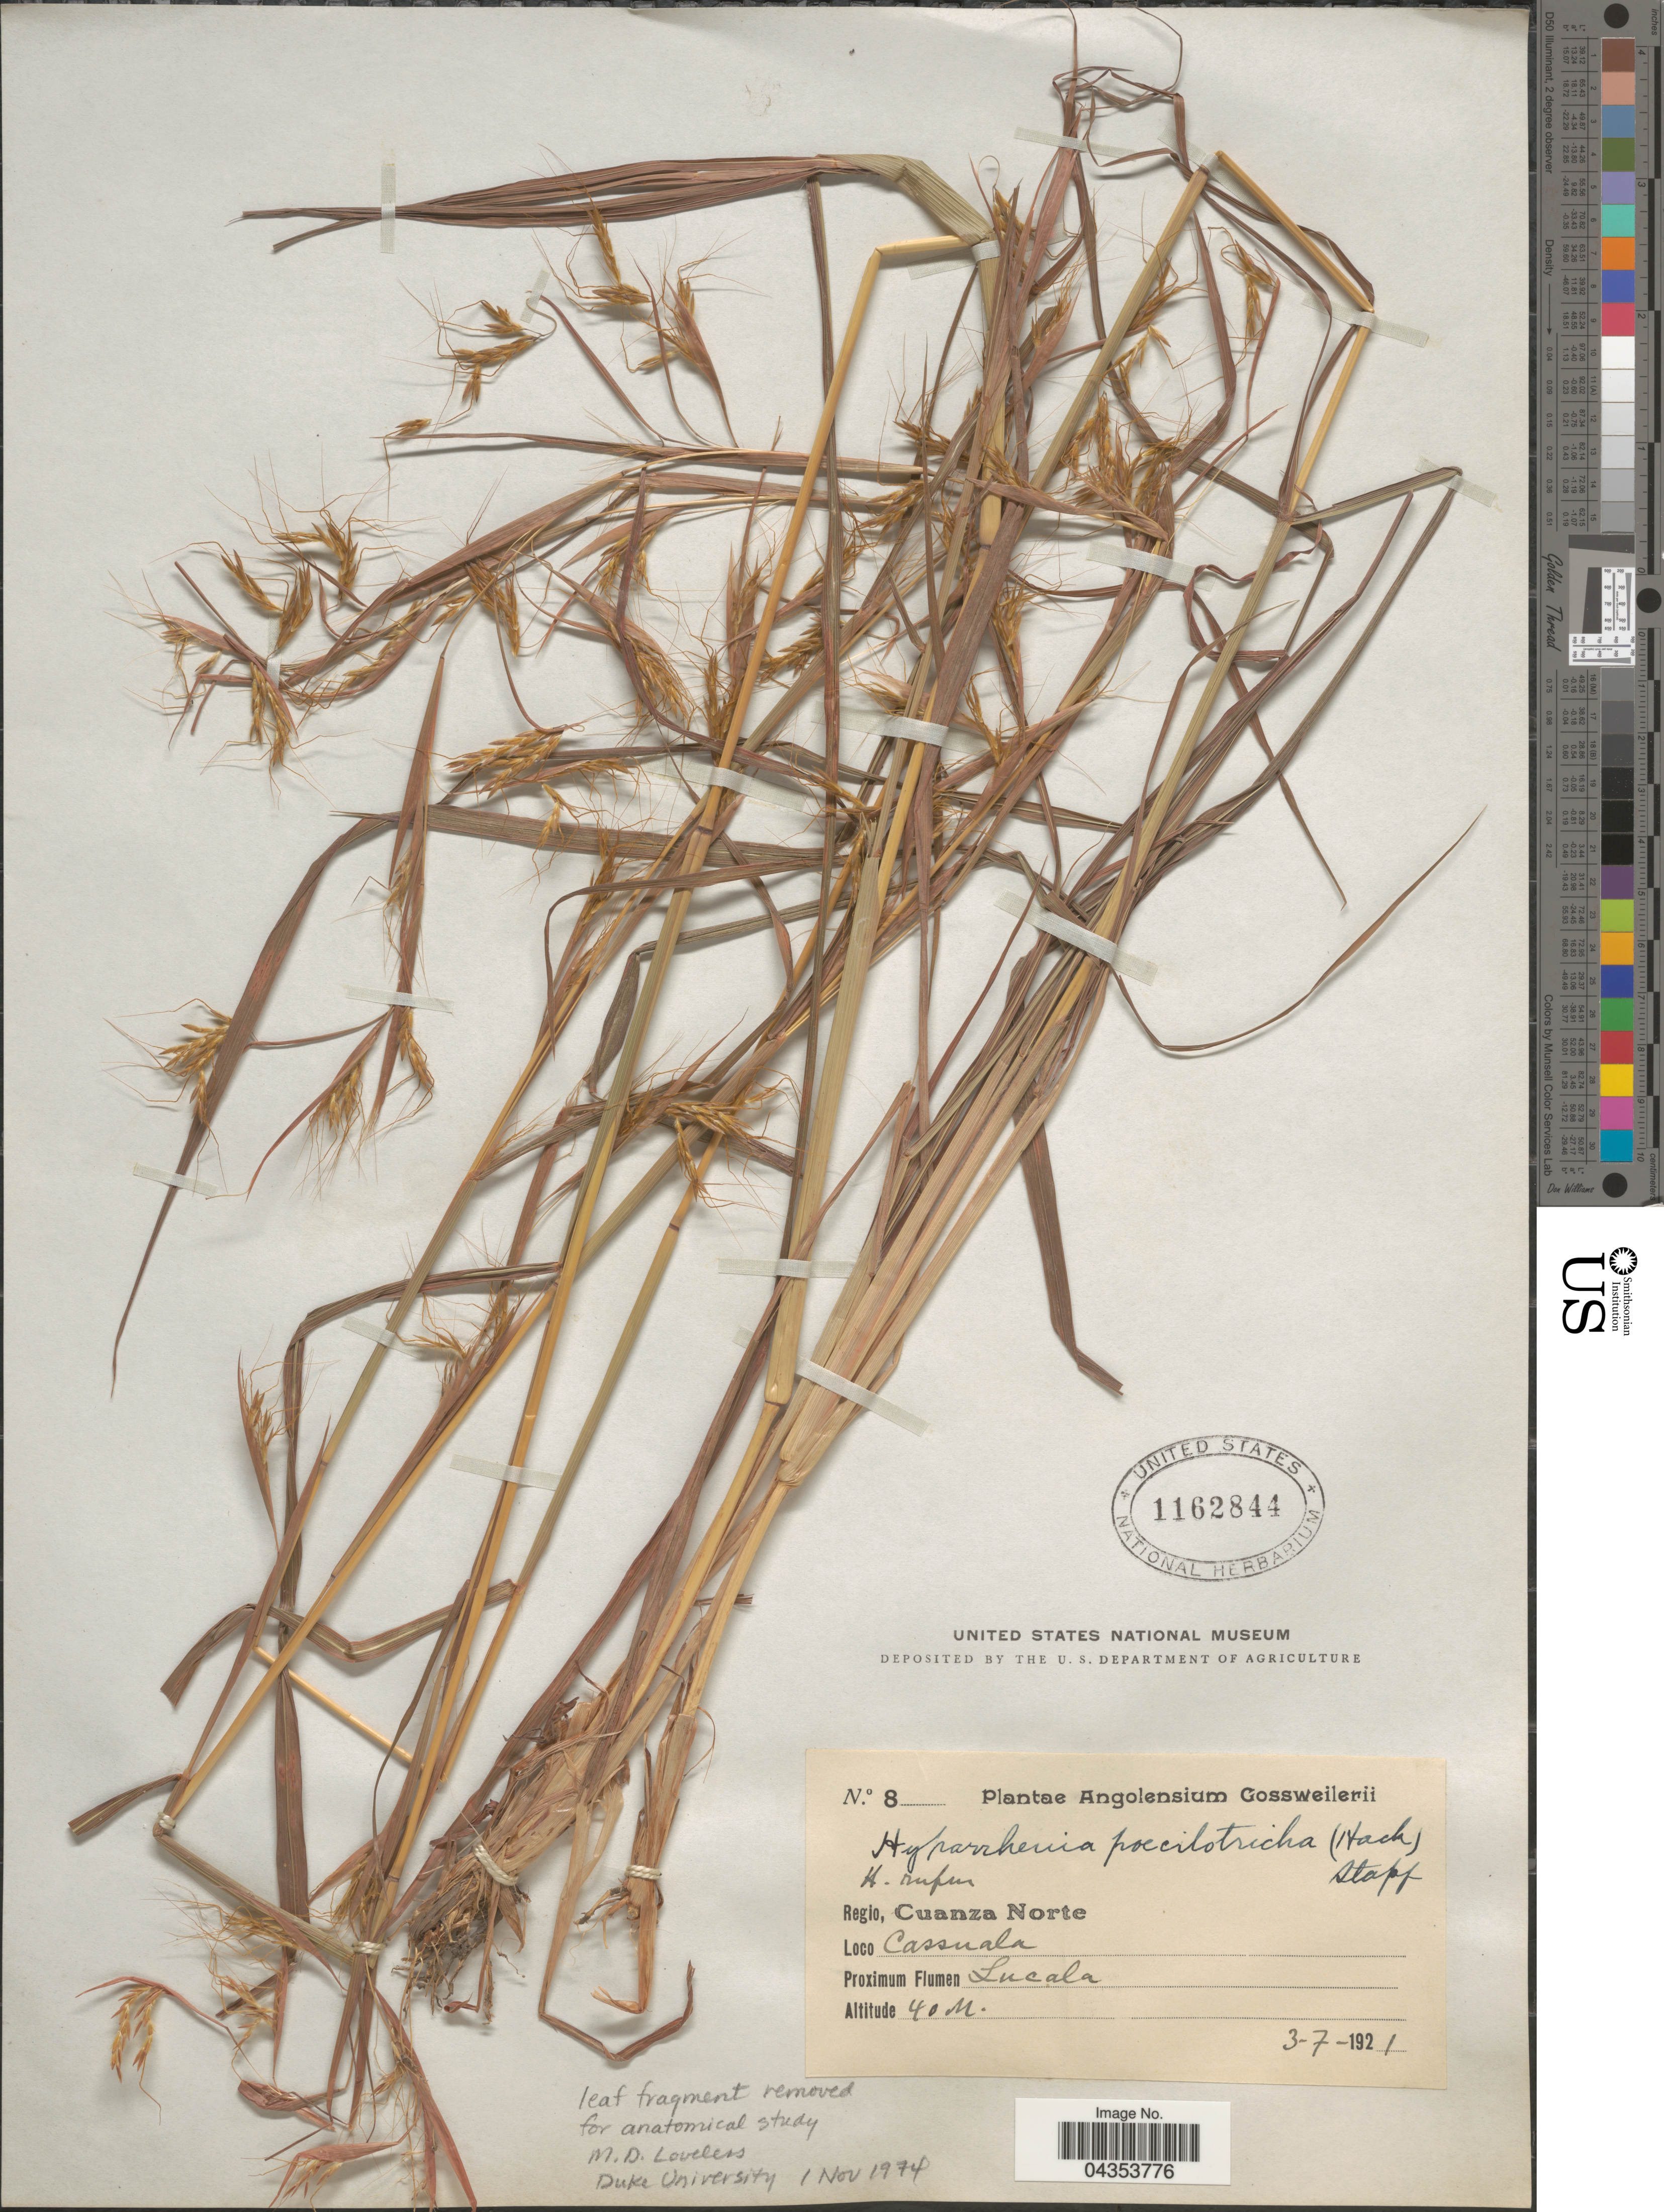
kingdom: Plantae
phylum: Tracheophyta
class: Liliopsida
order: Poales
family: Poaceae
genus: Hyparrhenia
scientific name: Hyparrhenia poecilotricha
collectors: -. Gossweiler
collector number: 8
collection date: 1921-07-03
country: Angola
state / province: Cuanza Norte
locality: Regio, Cuanza Norte. Cassuala. Proximum Flumen Lucala.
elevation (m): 40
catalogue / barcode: US 1162844